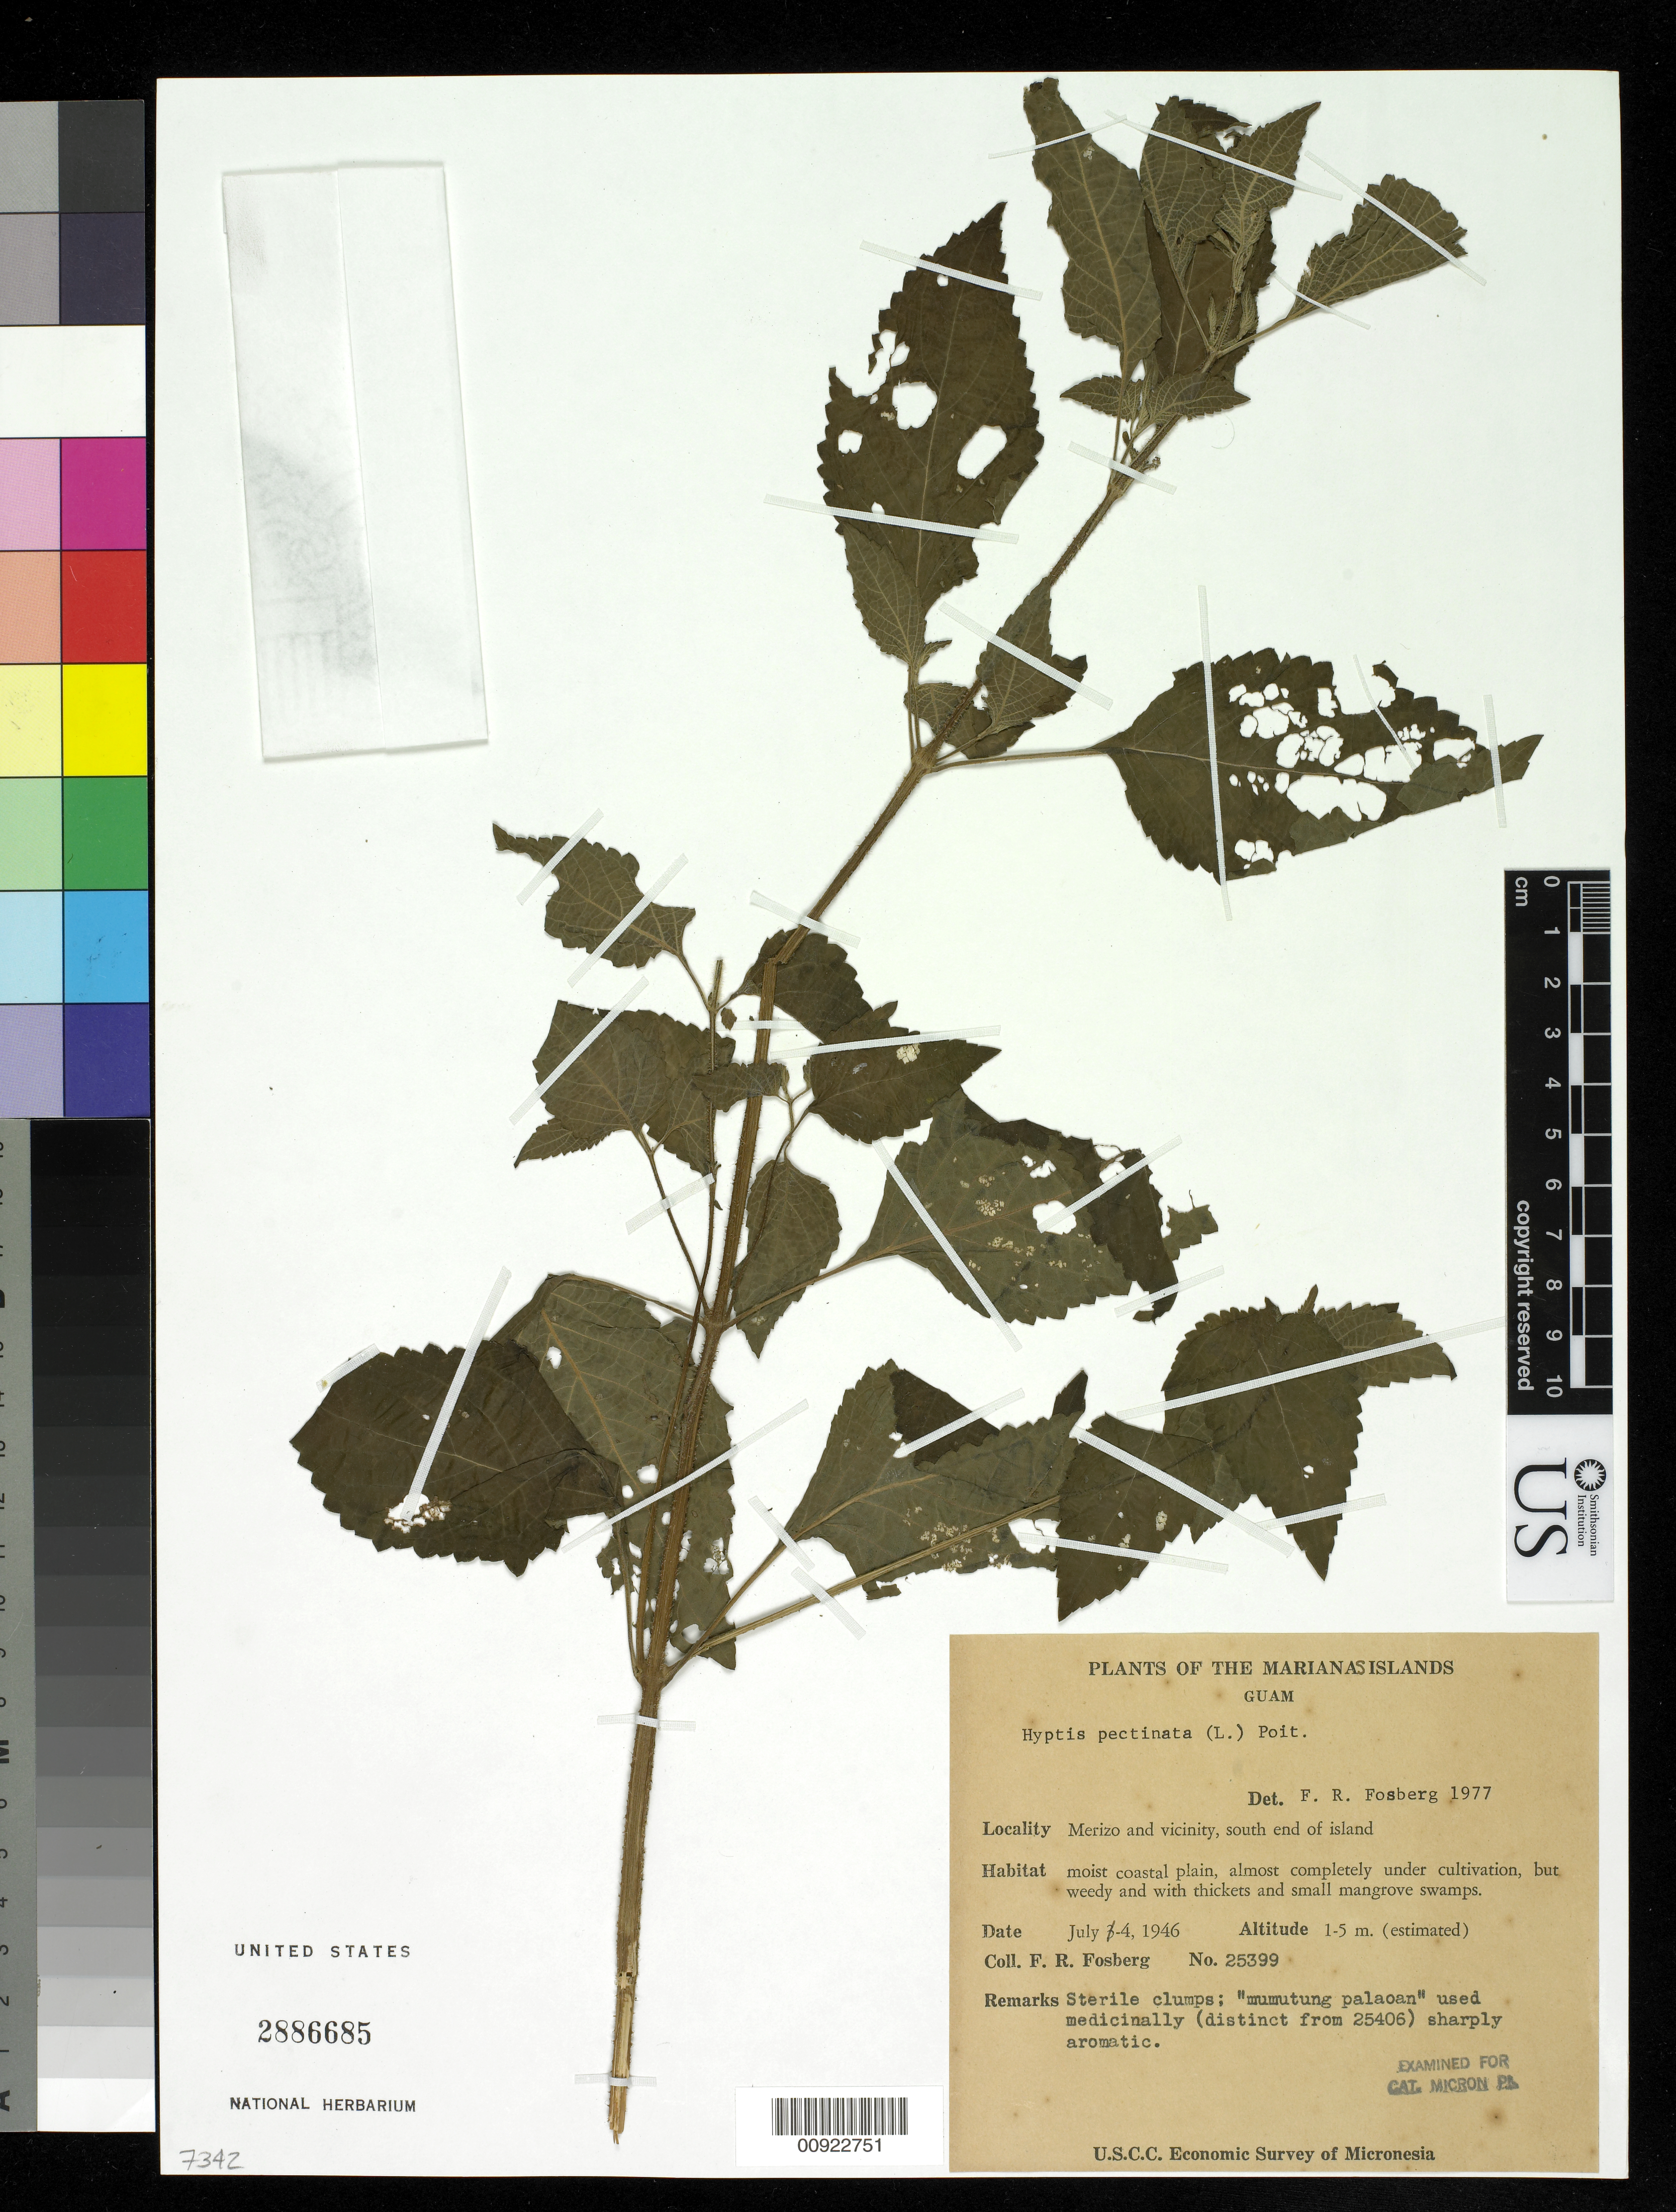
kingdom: Plantae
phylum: Tracheophyta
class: Magnoliopsida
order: Lamiales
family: Lamiaceae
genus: Mesosphaerum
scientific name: Mesosphaerum pectinatum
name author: (L.) Kuntze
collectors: F. R. Fosberg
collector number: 25399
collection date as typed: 04 Jul 1946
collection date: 1946-07-04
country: Guam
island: Guam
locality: Merizo and vicinity, south end of island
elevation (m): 1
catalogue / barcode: US 2886685